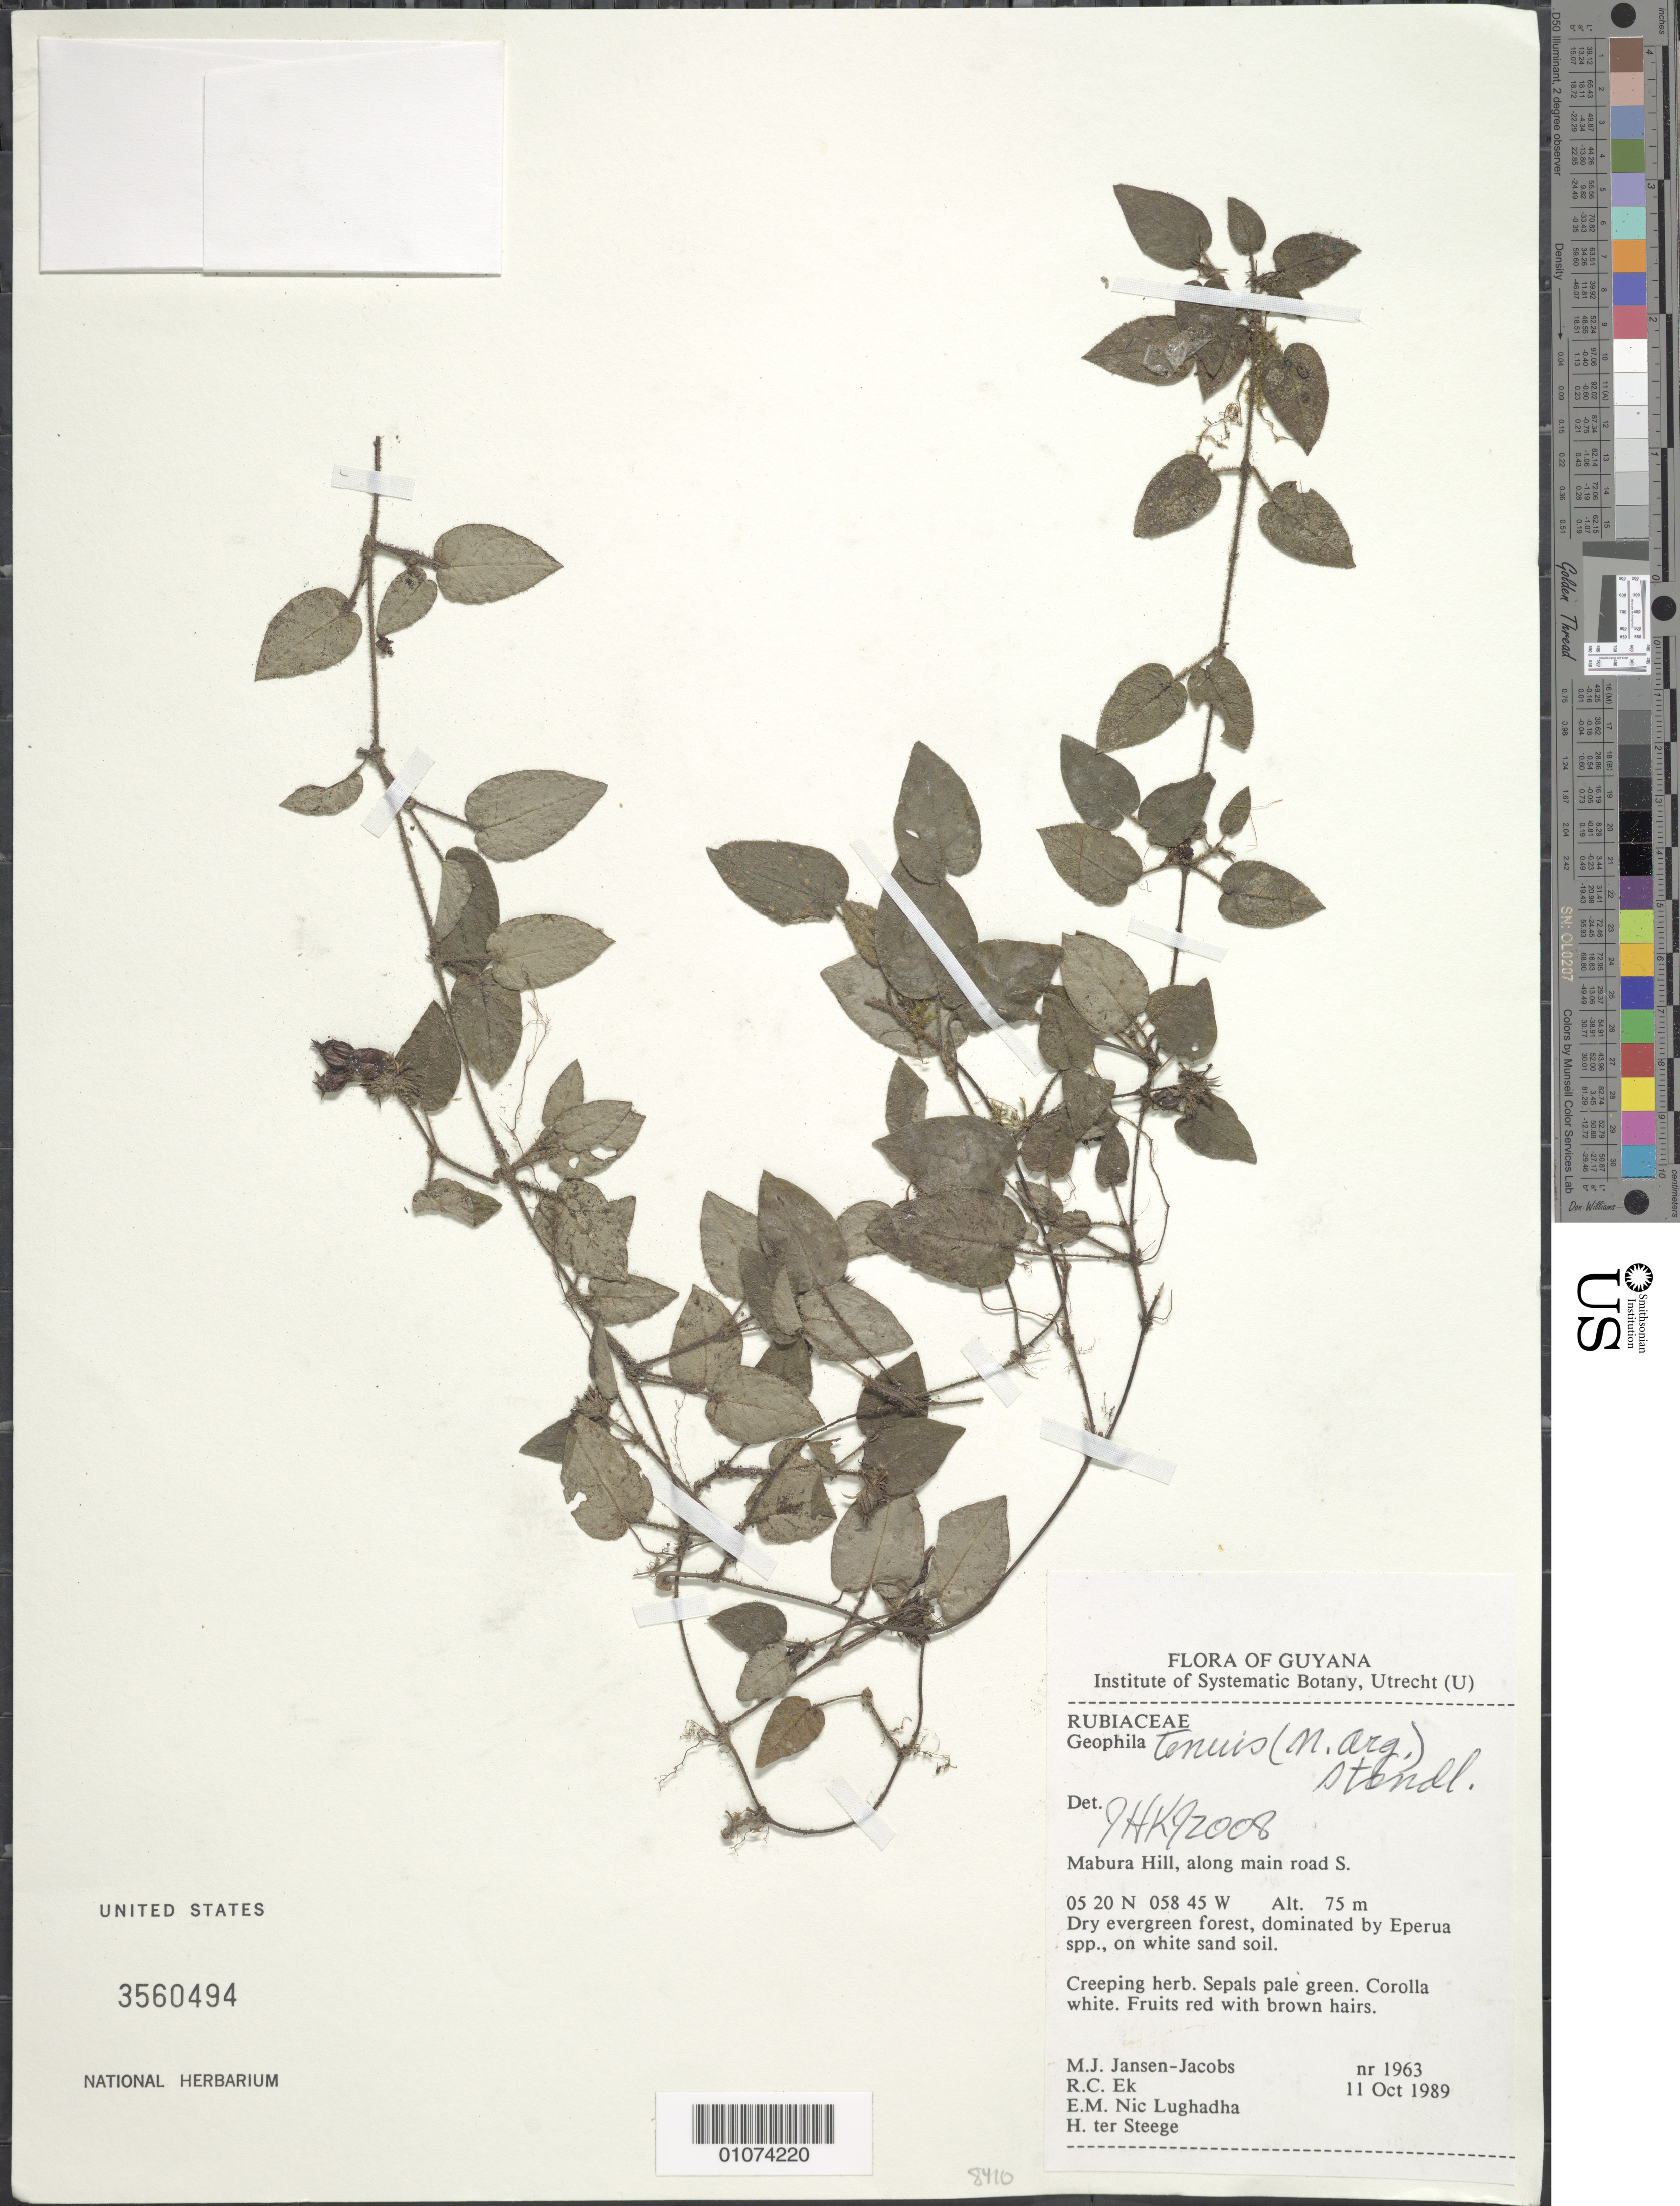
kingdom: Plantae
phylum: Tracheophyta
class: Magnoliopsida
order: Gentianales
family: Rubiaceae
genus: Geophila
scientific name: Geophila tenuis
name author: (Müll. Arg.) Standl.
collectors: M. J. Jansen-Jacobs, R. C. Ek & E. Nic Lughadha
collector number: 1963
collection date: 1989-10-11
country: Guyana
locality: Mabura Hill, along main road S.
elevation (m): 75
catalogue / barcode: US 3560494